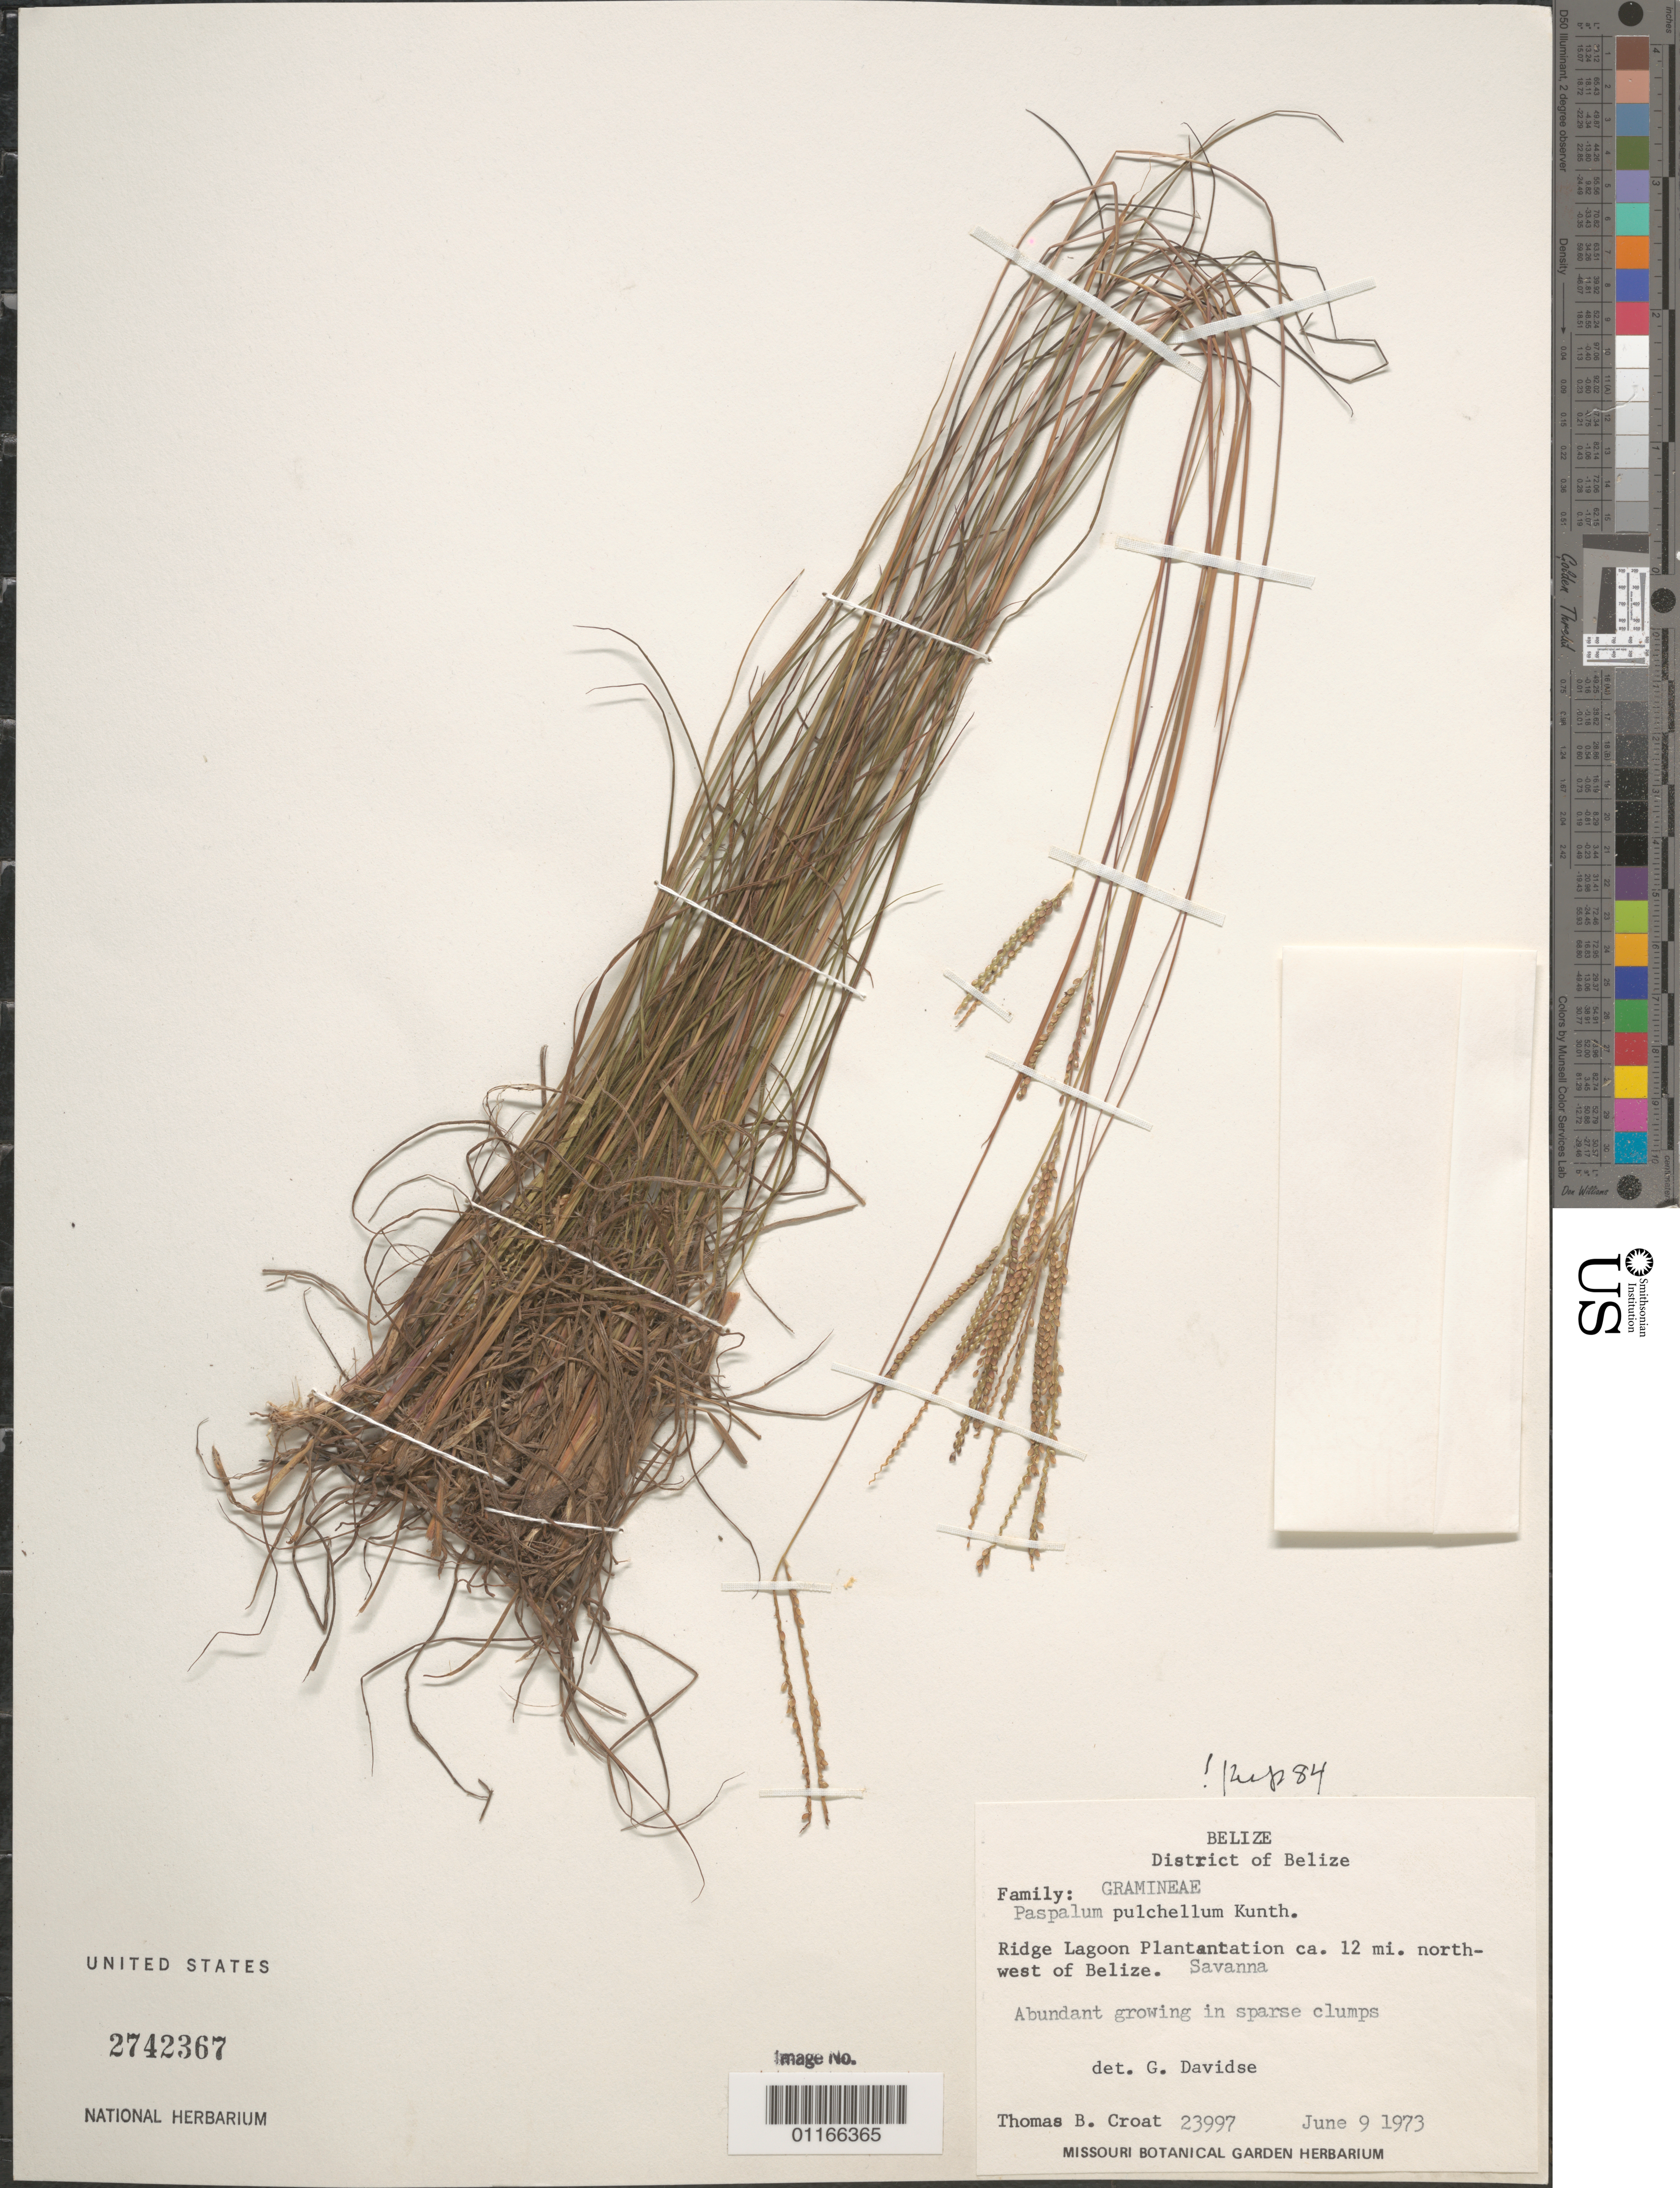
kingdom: Plantae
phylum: Tracheophyta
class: Liliopsida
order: Poales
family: Poaceae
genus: Paspalum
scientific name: Paspalum pulchellum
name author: Kunth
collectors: T. B. Croat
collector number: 23997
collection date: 1973-06-09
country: Belize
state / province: Belize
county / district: Belize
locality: Ridge Lagoon Plantation ca. 12 mi. north-west of Belize.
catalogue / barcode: US 2742367